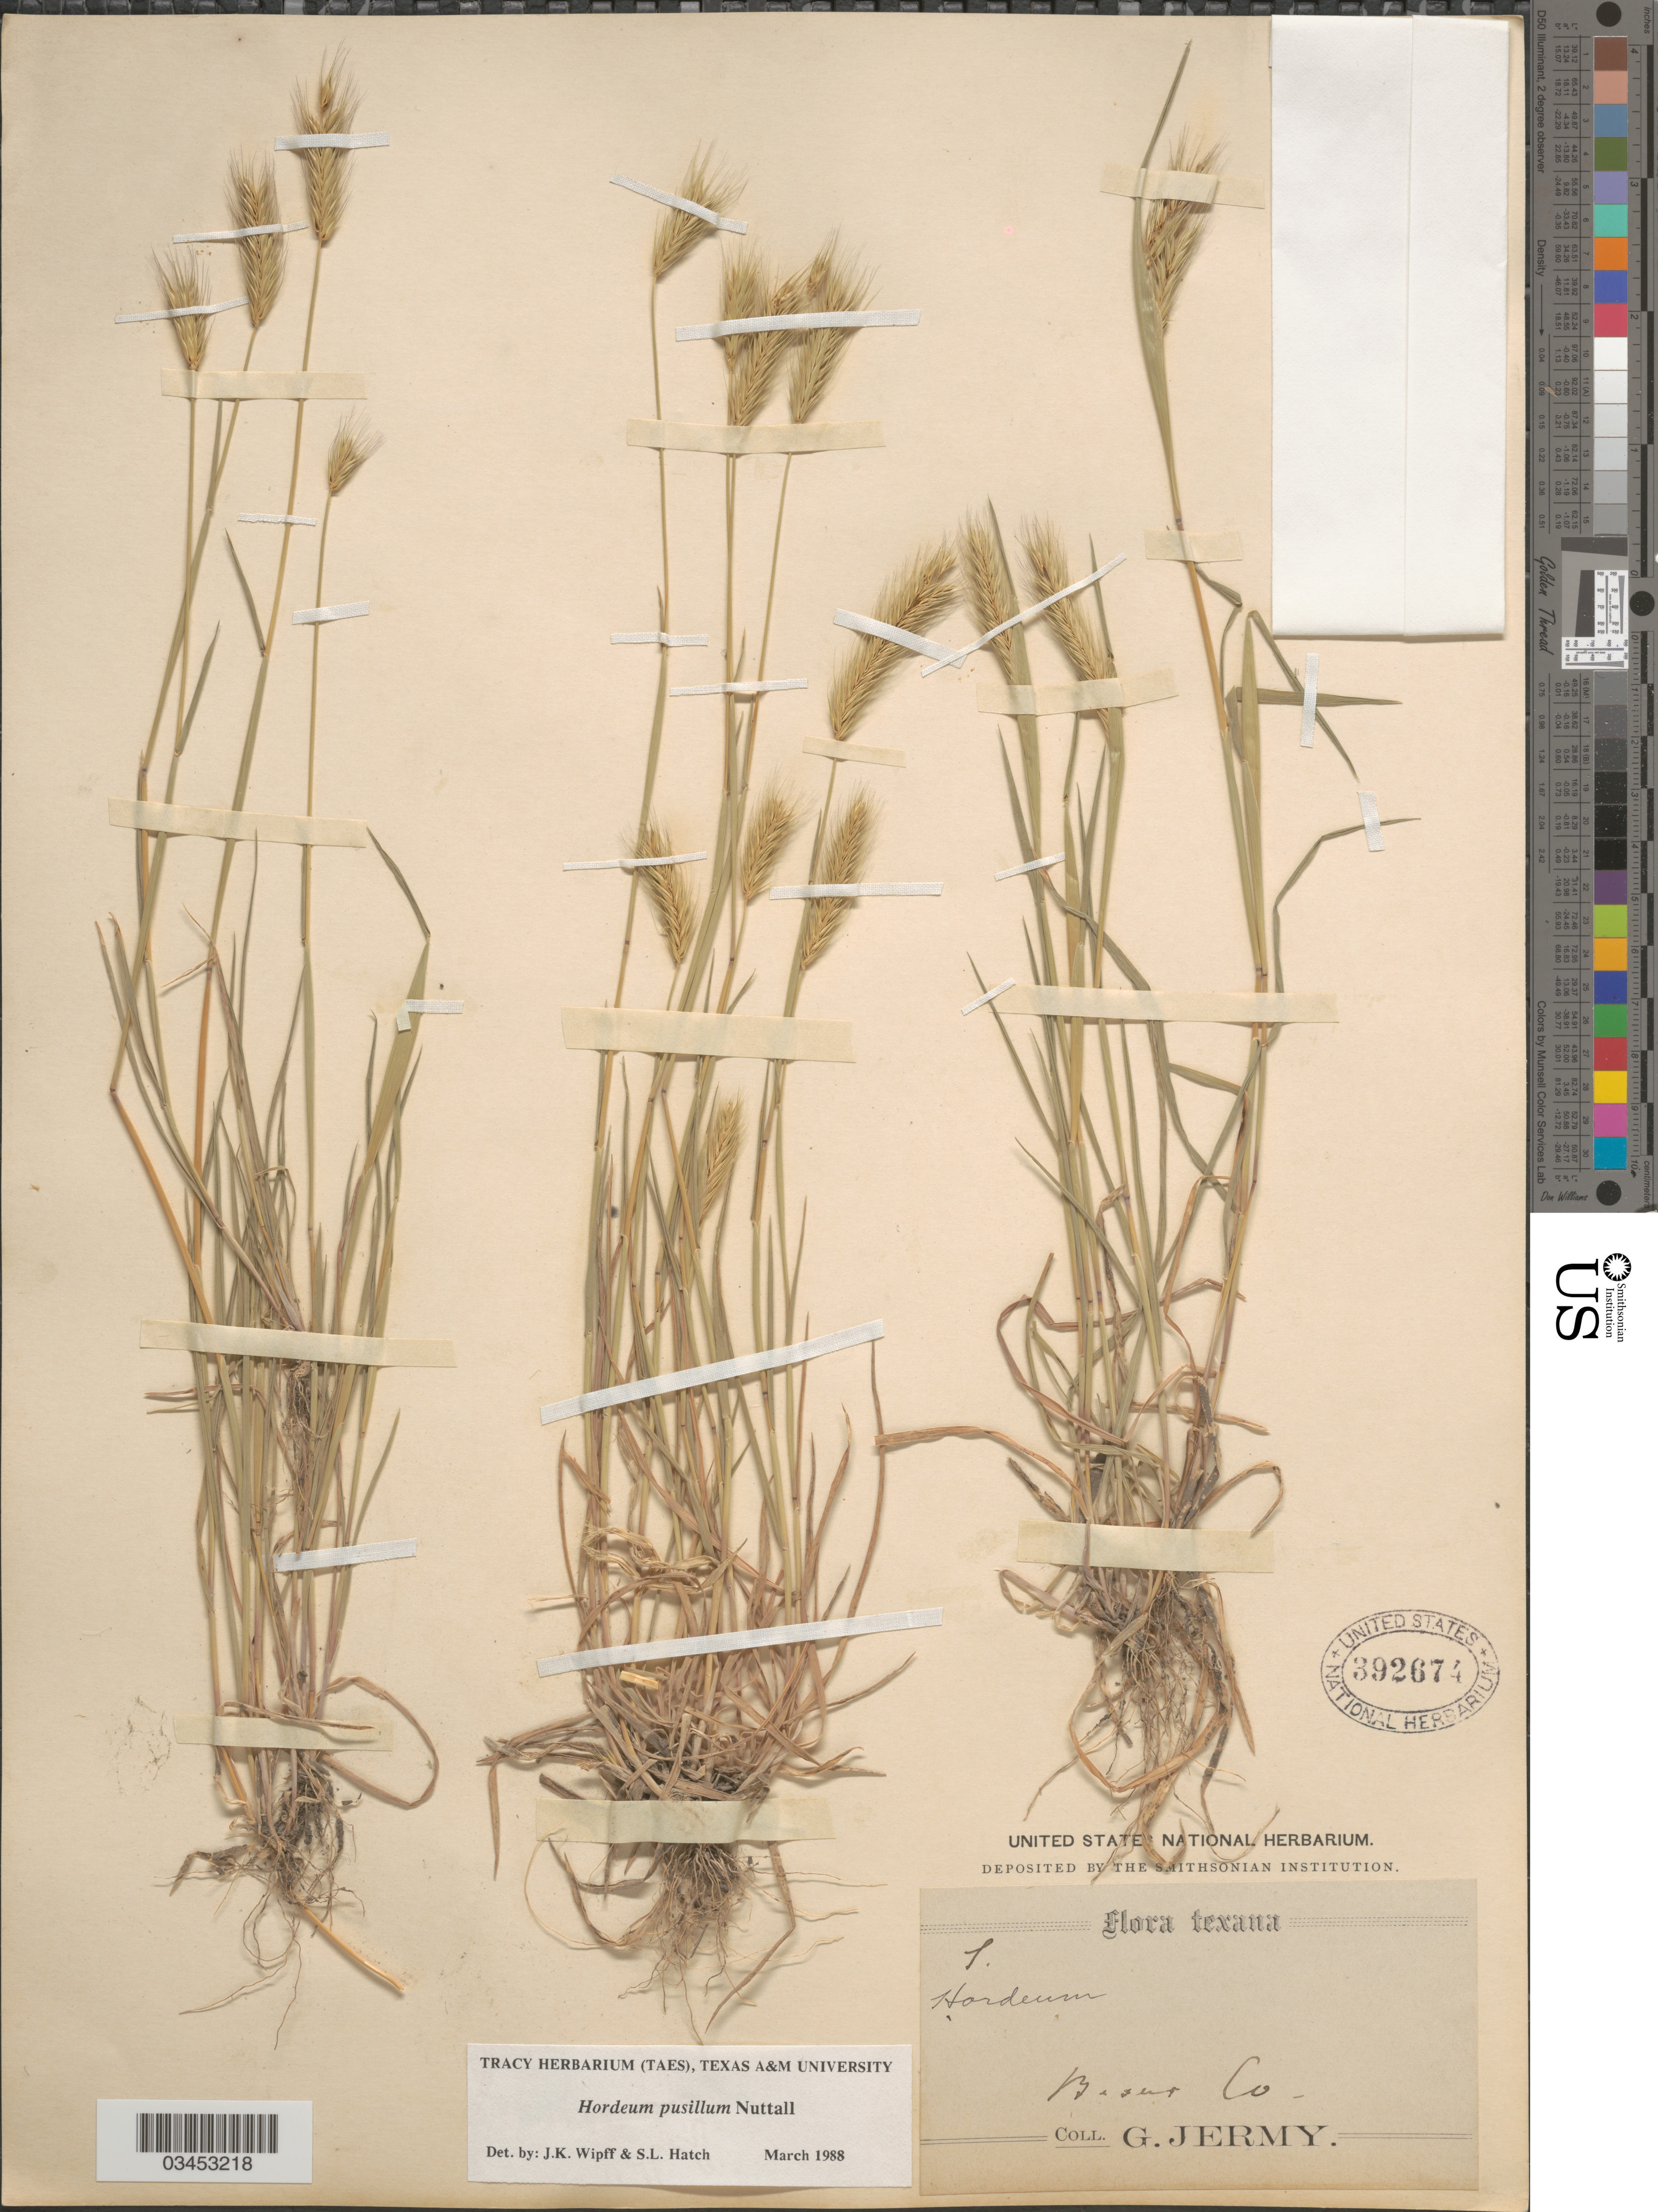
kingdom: Plantae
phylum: Tracheophyta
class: Liliopsida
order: Poales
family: Poaceae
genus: Hordeum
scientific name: Hordeum pusillum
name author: Nutt.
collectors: G. Jermy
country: United States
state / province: Texas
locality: Bexar Co.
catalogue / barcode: US 392674